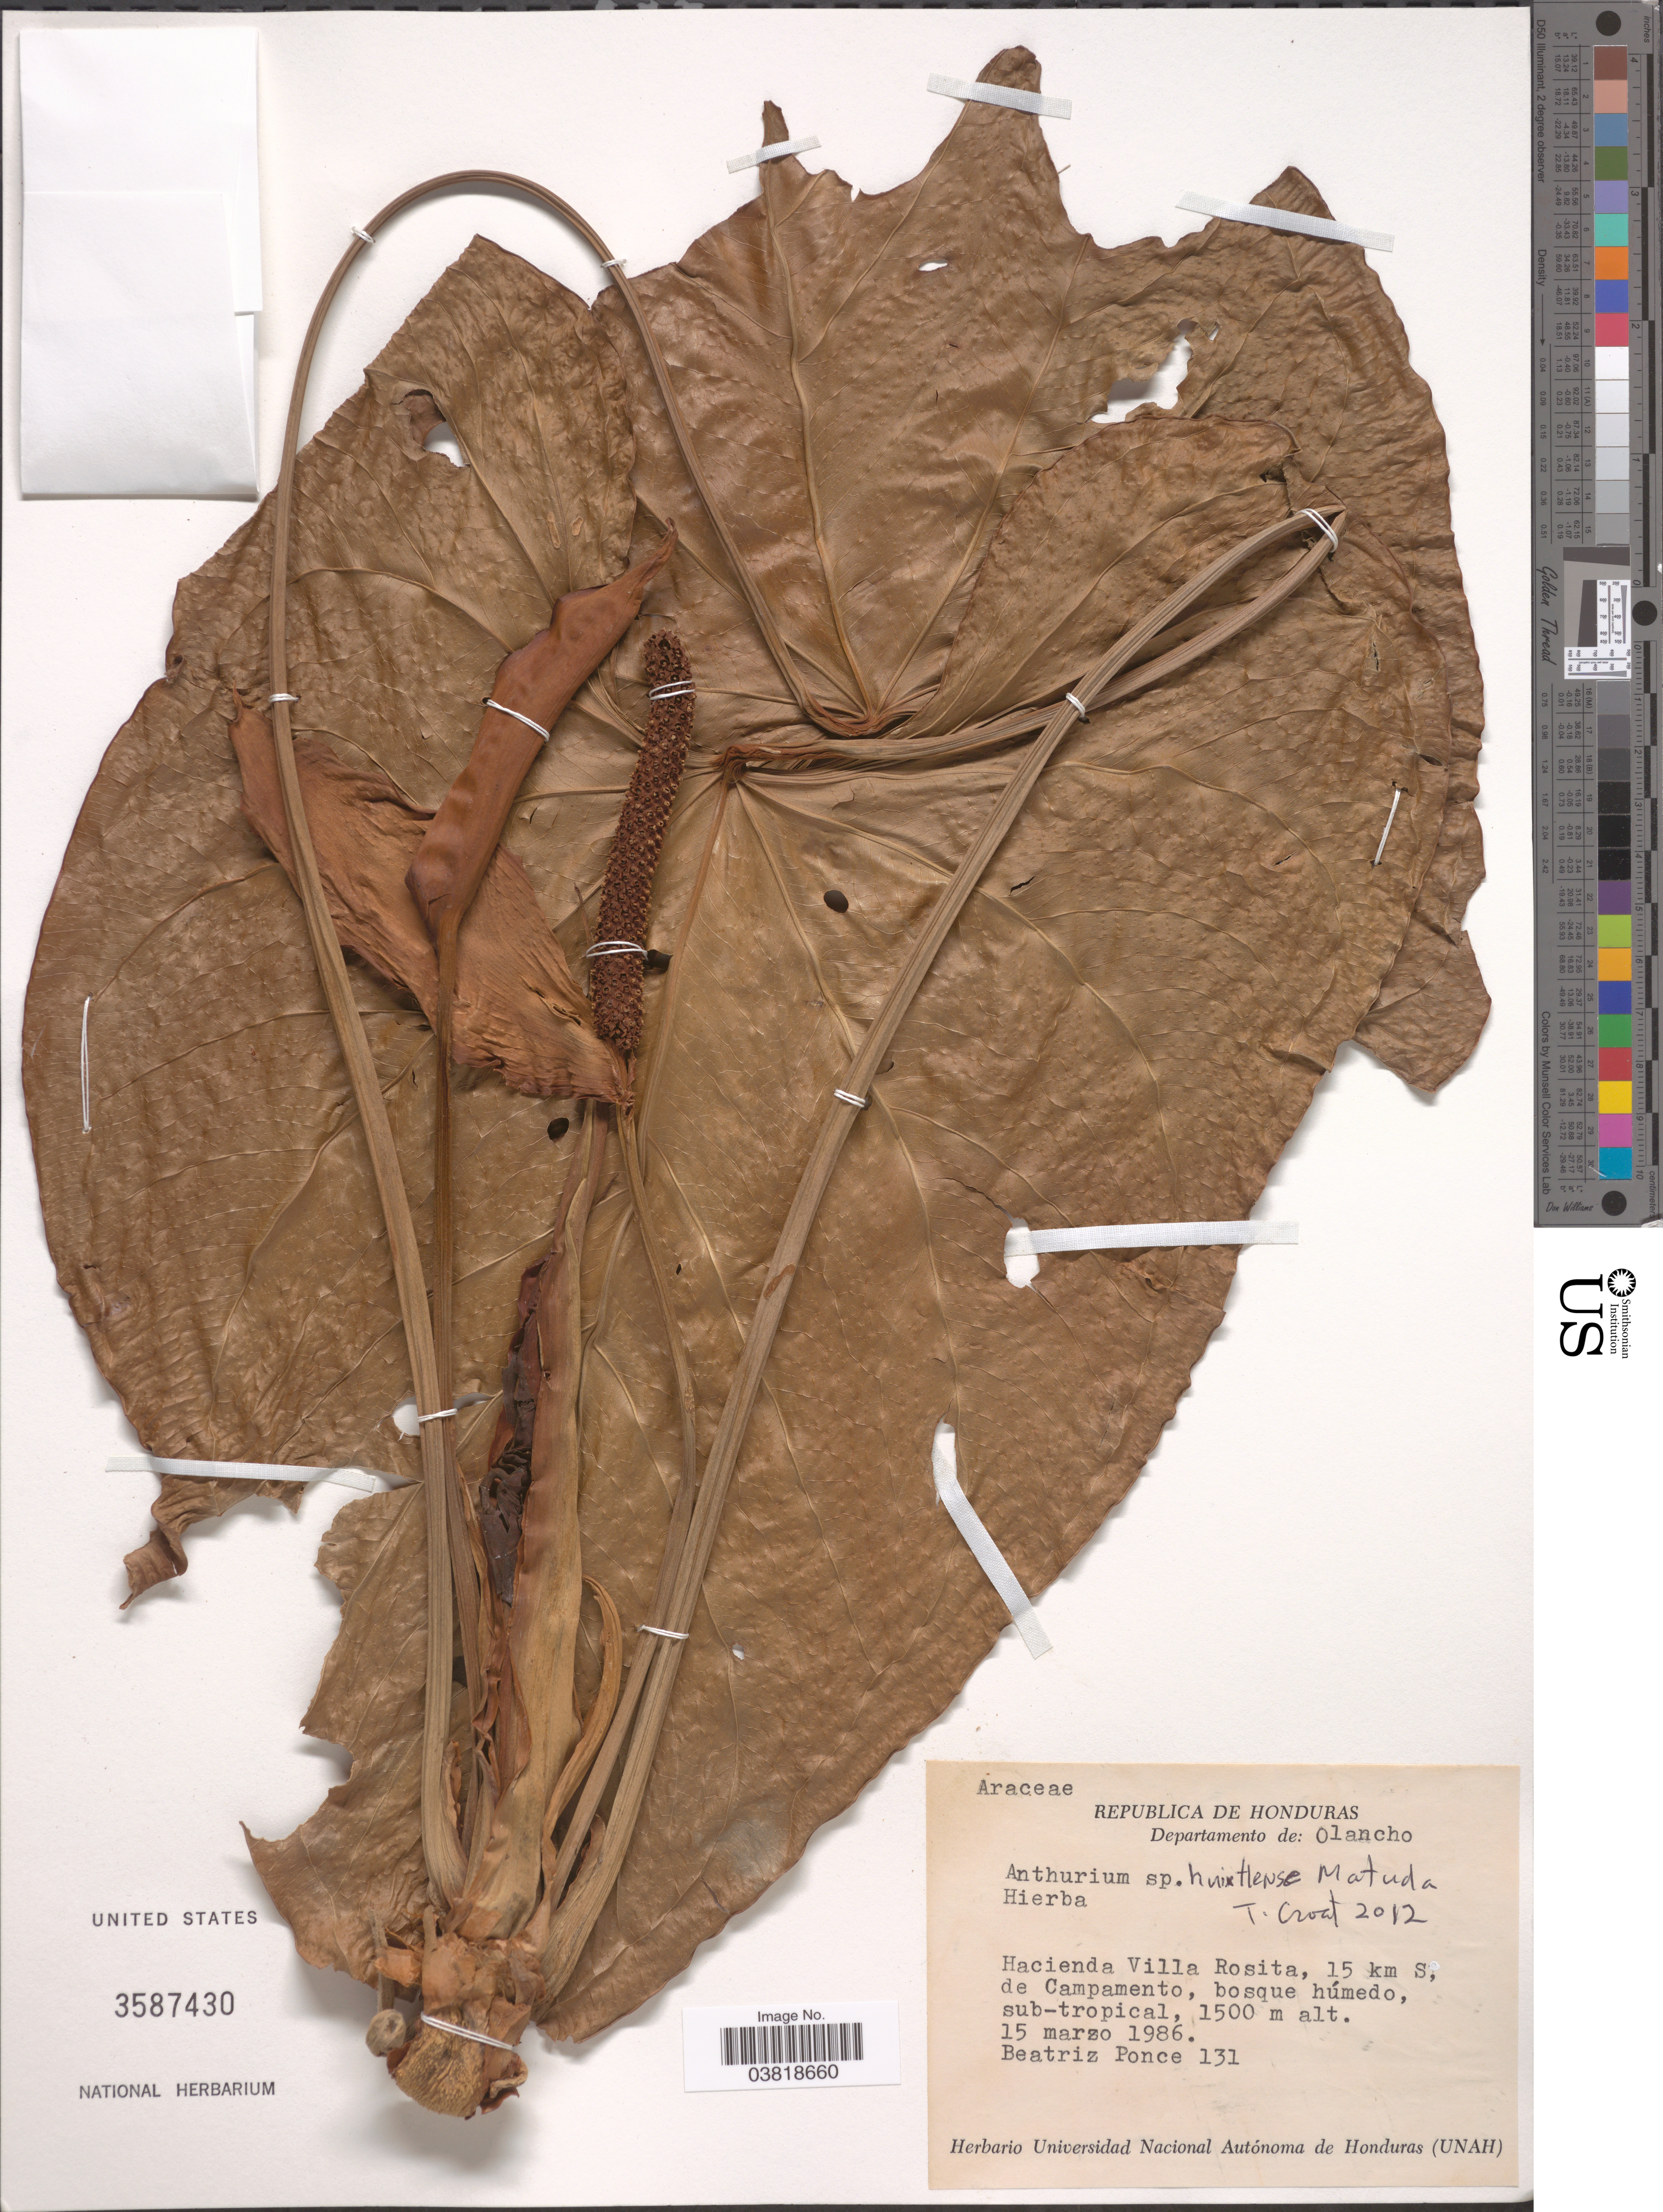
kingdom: Plantae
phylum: Tracheophyta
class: Liliopsida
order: Alismatales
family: Araceae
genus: Anthurium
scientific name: Anthurium huixtlense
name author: Matuda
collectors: B. Ponce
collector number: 131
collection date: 1986-03-15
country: Honduras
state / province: Olancho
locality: Republica de Honduras. Departamento de: Olancho. Hacienda Villa Rosita, 15 km S, de Campamento, bosque húmedo, sub-tropical.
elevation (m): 1500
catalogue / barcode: US 3587430